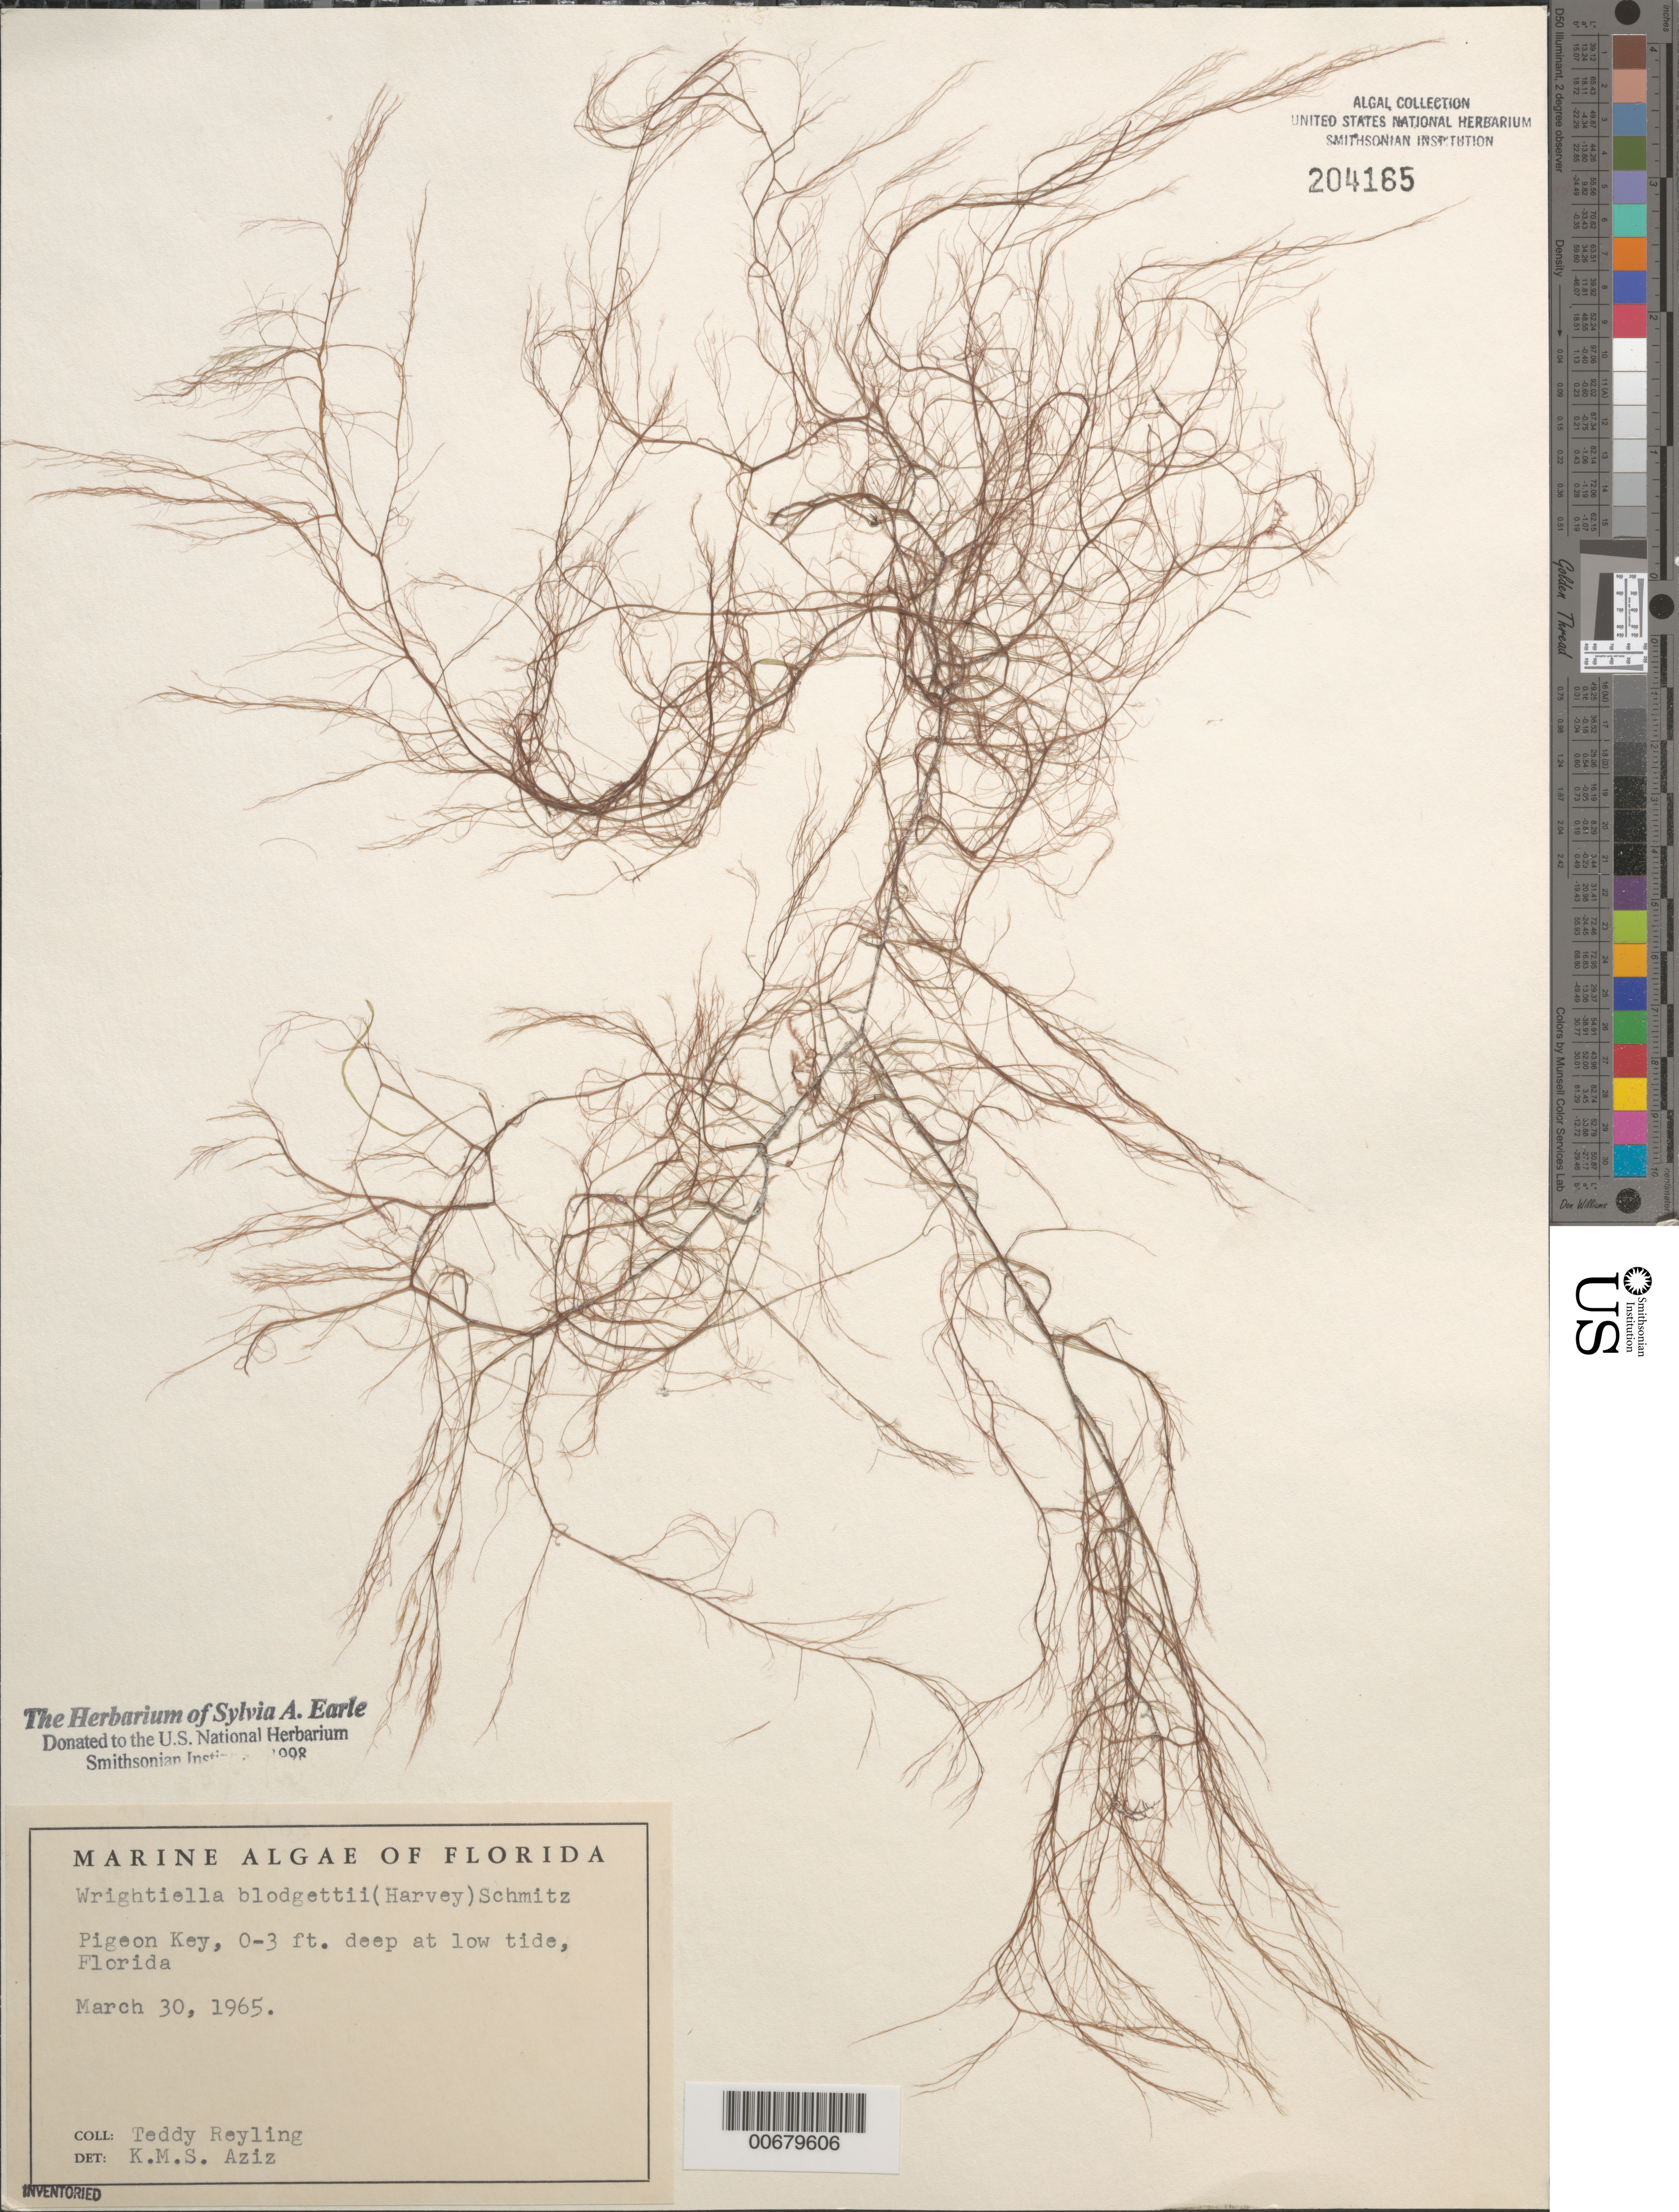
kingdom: Plantae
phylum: Rhodophyta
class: Florideophyceae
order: Ceramiales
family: Rhodomelaceae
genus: Wrightiella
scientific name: Wrightiella blodgettii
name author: (Harv.) F. Schmitz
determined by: Aziz, K. M. S.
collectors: T. Reyling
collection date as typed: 30 Mar 1965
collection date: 1965-03-30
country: United States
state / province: Florida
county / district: Monroe County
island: Pigeon Key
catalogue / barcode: US 204165